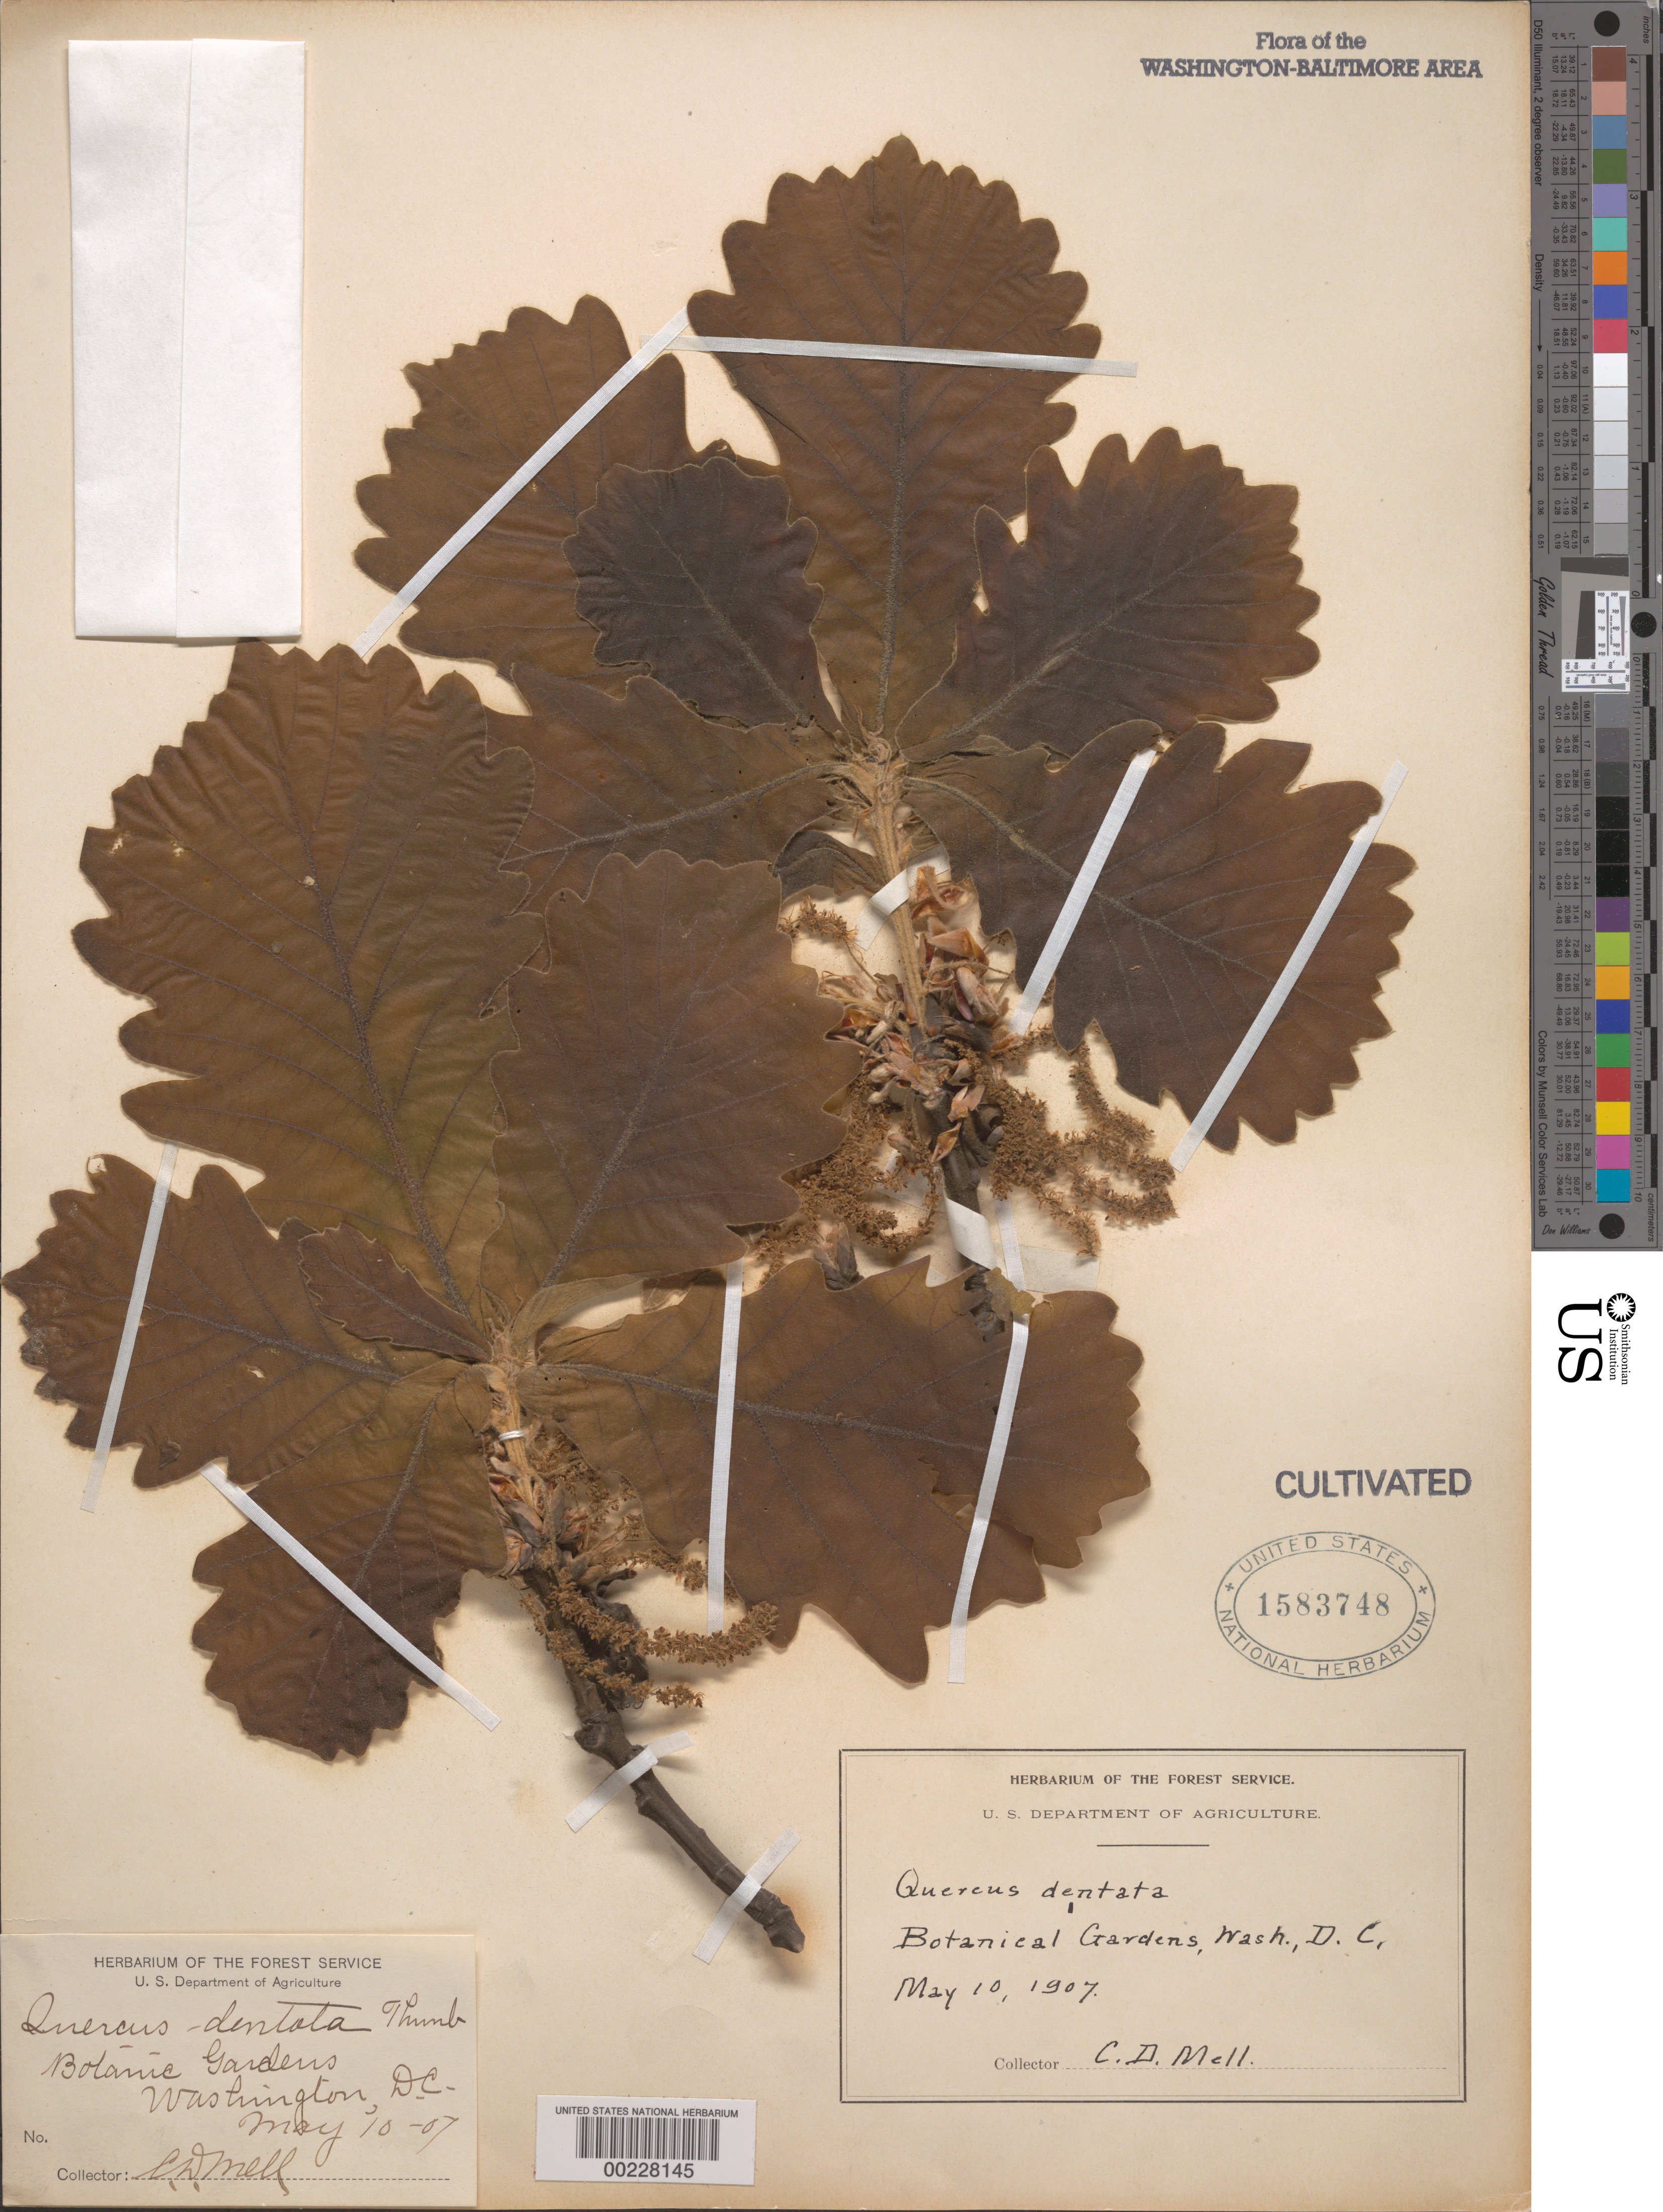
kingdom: Plantae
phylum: Tracheophyta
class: Magnoliopsida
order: Fagales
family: Fagaceae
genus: Quercus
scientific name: Quercus dentata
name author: Thunb.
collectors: C. D. Mell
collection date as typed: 10 May 1907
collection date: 1907-05-10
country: United States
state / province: District of Columbia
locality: Botanical Gardens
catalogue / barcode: US 1583748